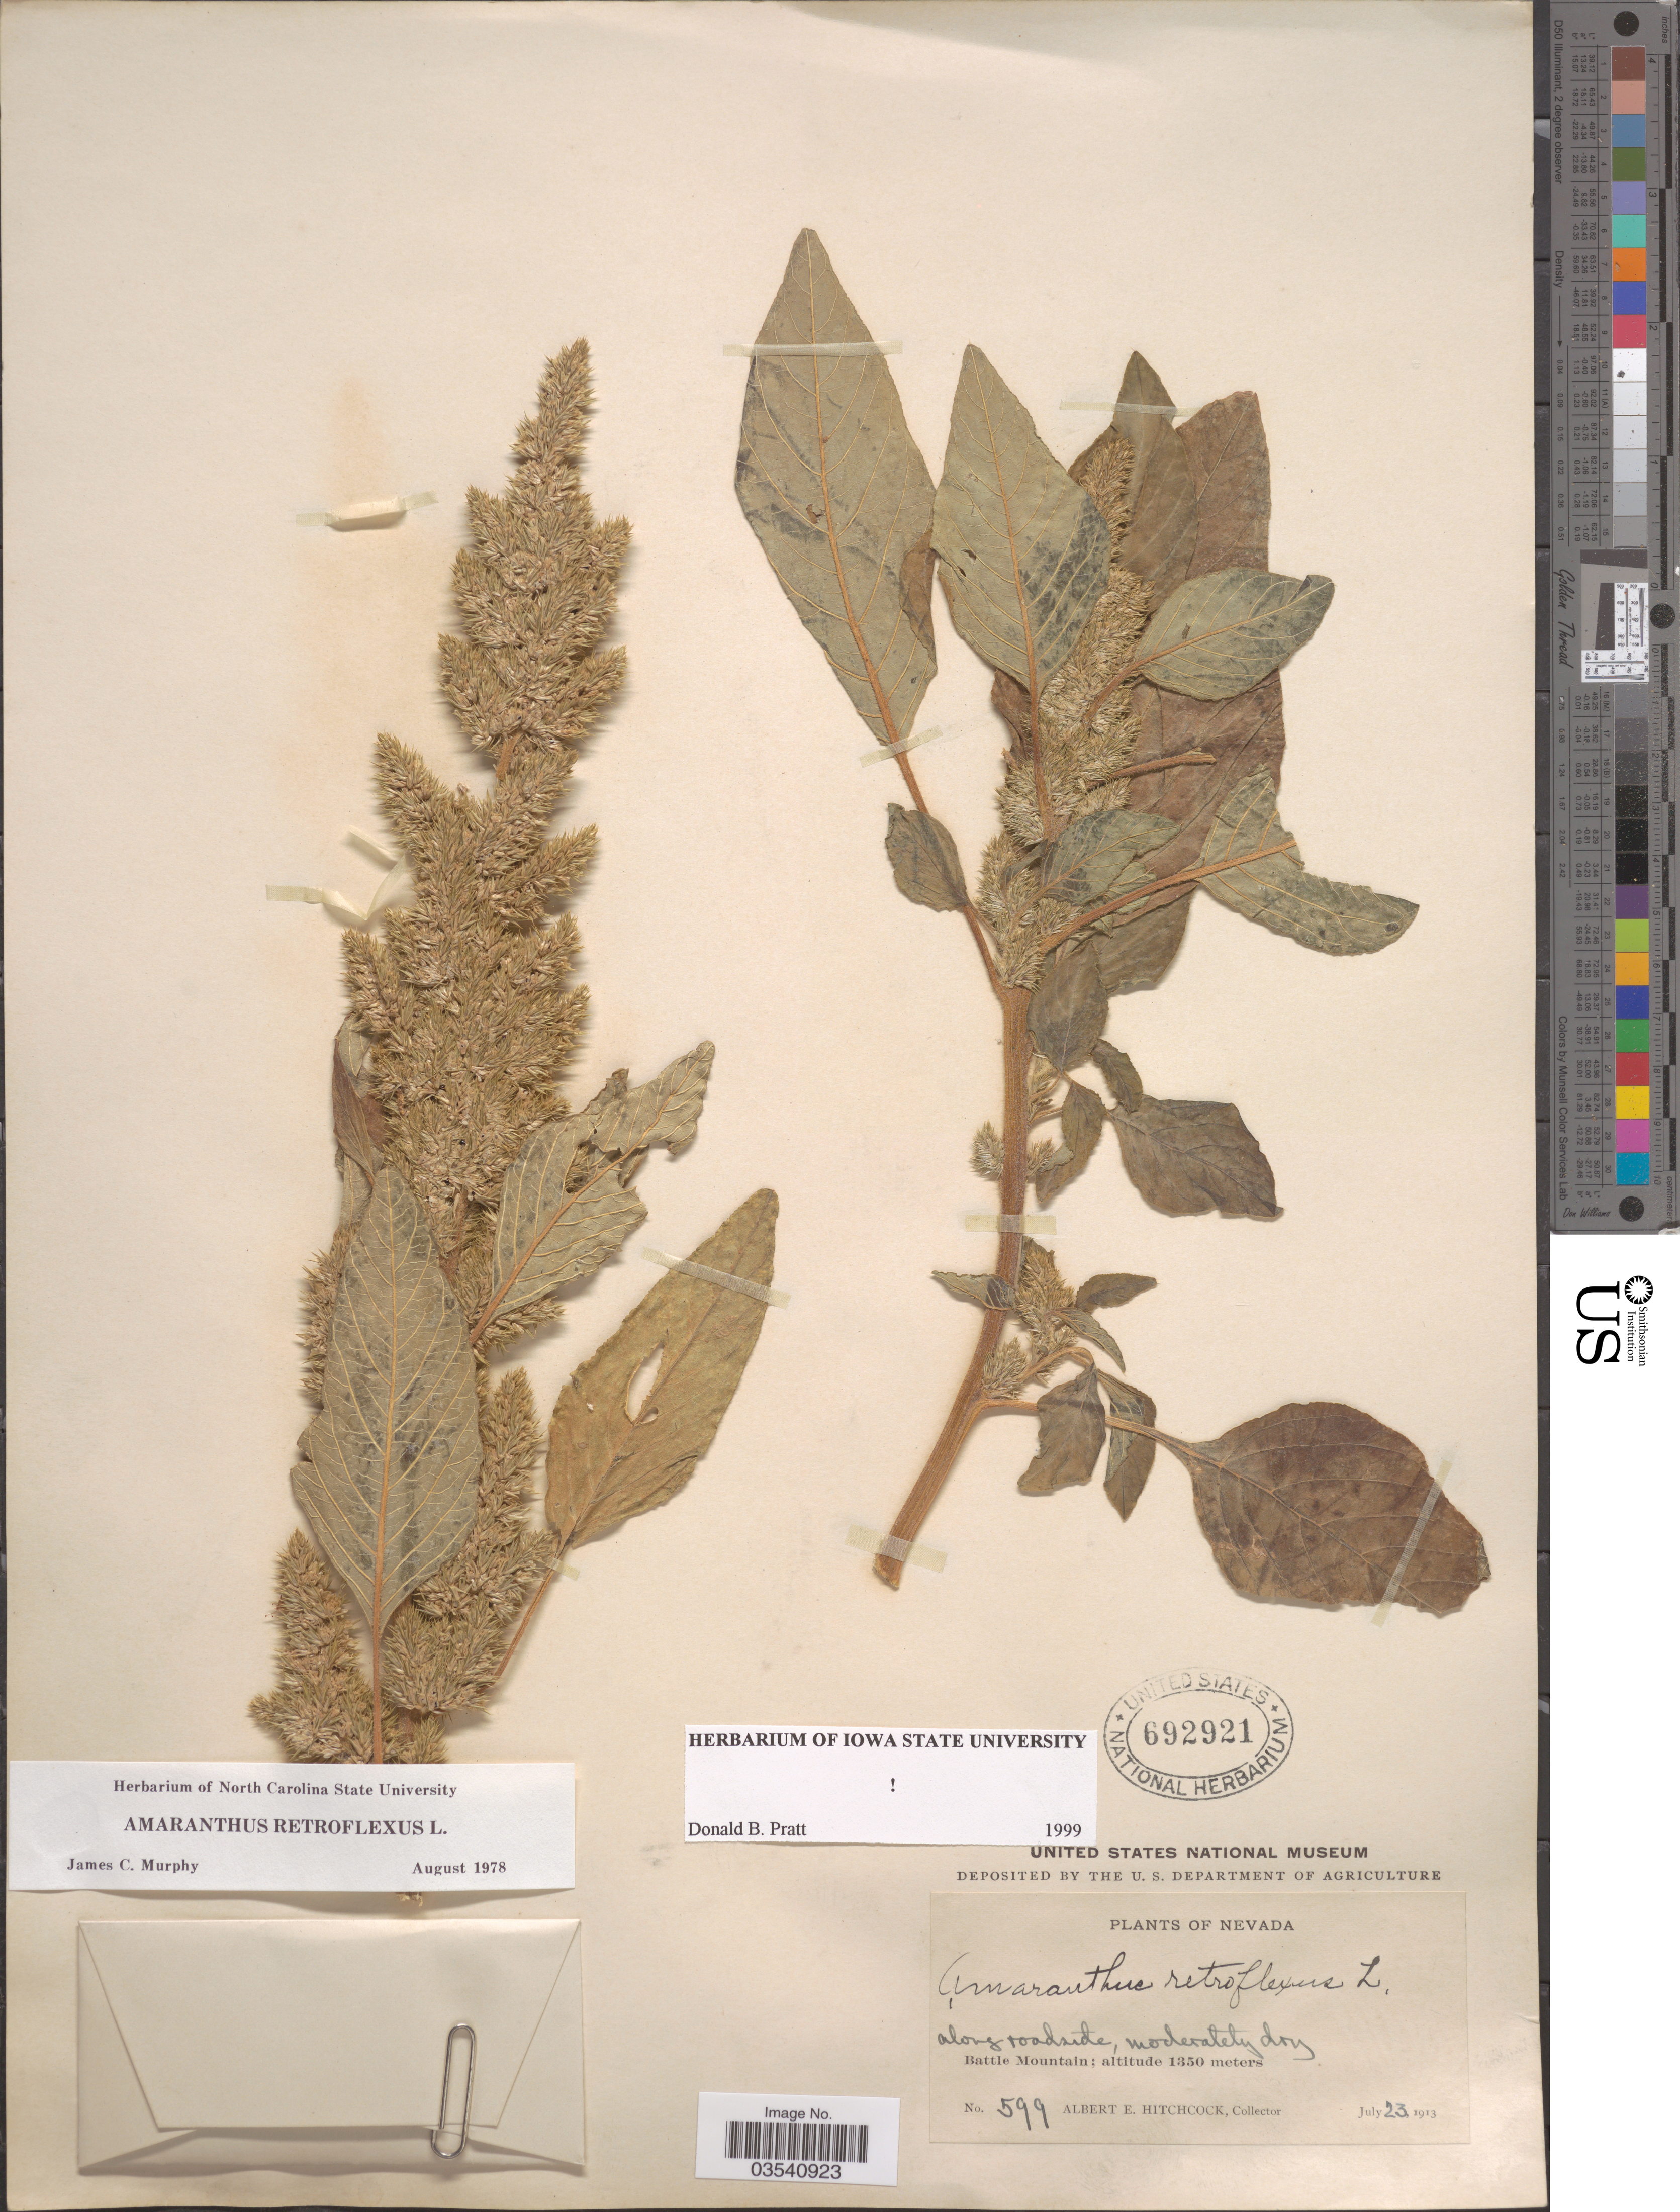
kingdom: Plantae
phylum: Tracheophyta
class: Magnoliopsida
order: Caryophyllales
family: Amaranthaceae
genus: Amaranthus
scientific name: Amaranthus retroflexus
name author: L.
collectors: A. Hitchcock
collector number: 599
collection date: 1913-07-23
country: United States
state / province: Nevada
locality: Along roadside. Battle Mountain.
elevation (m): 1350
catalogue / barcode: US 692921